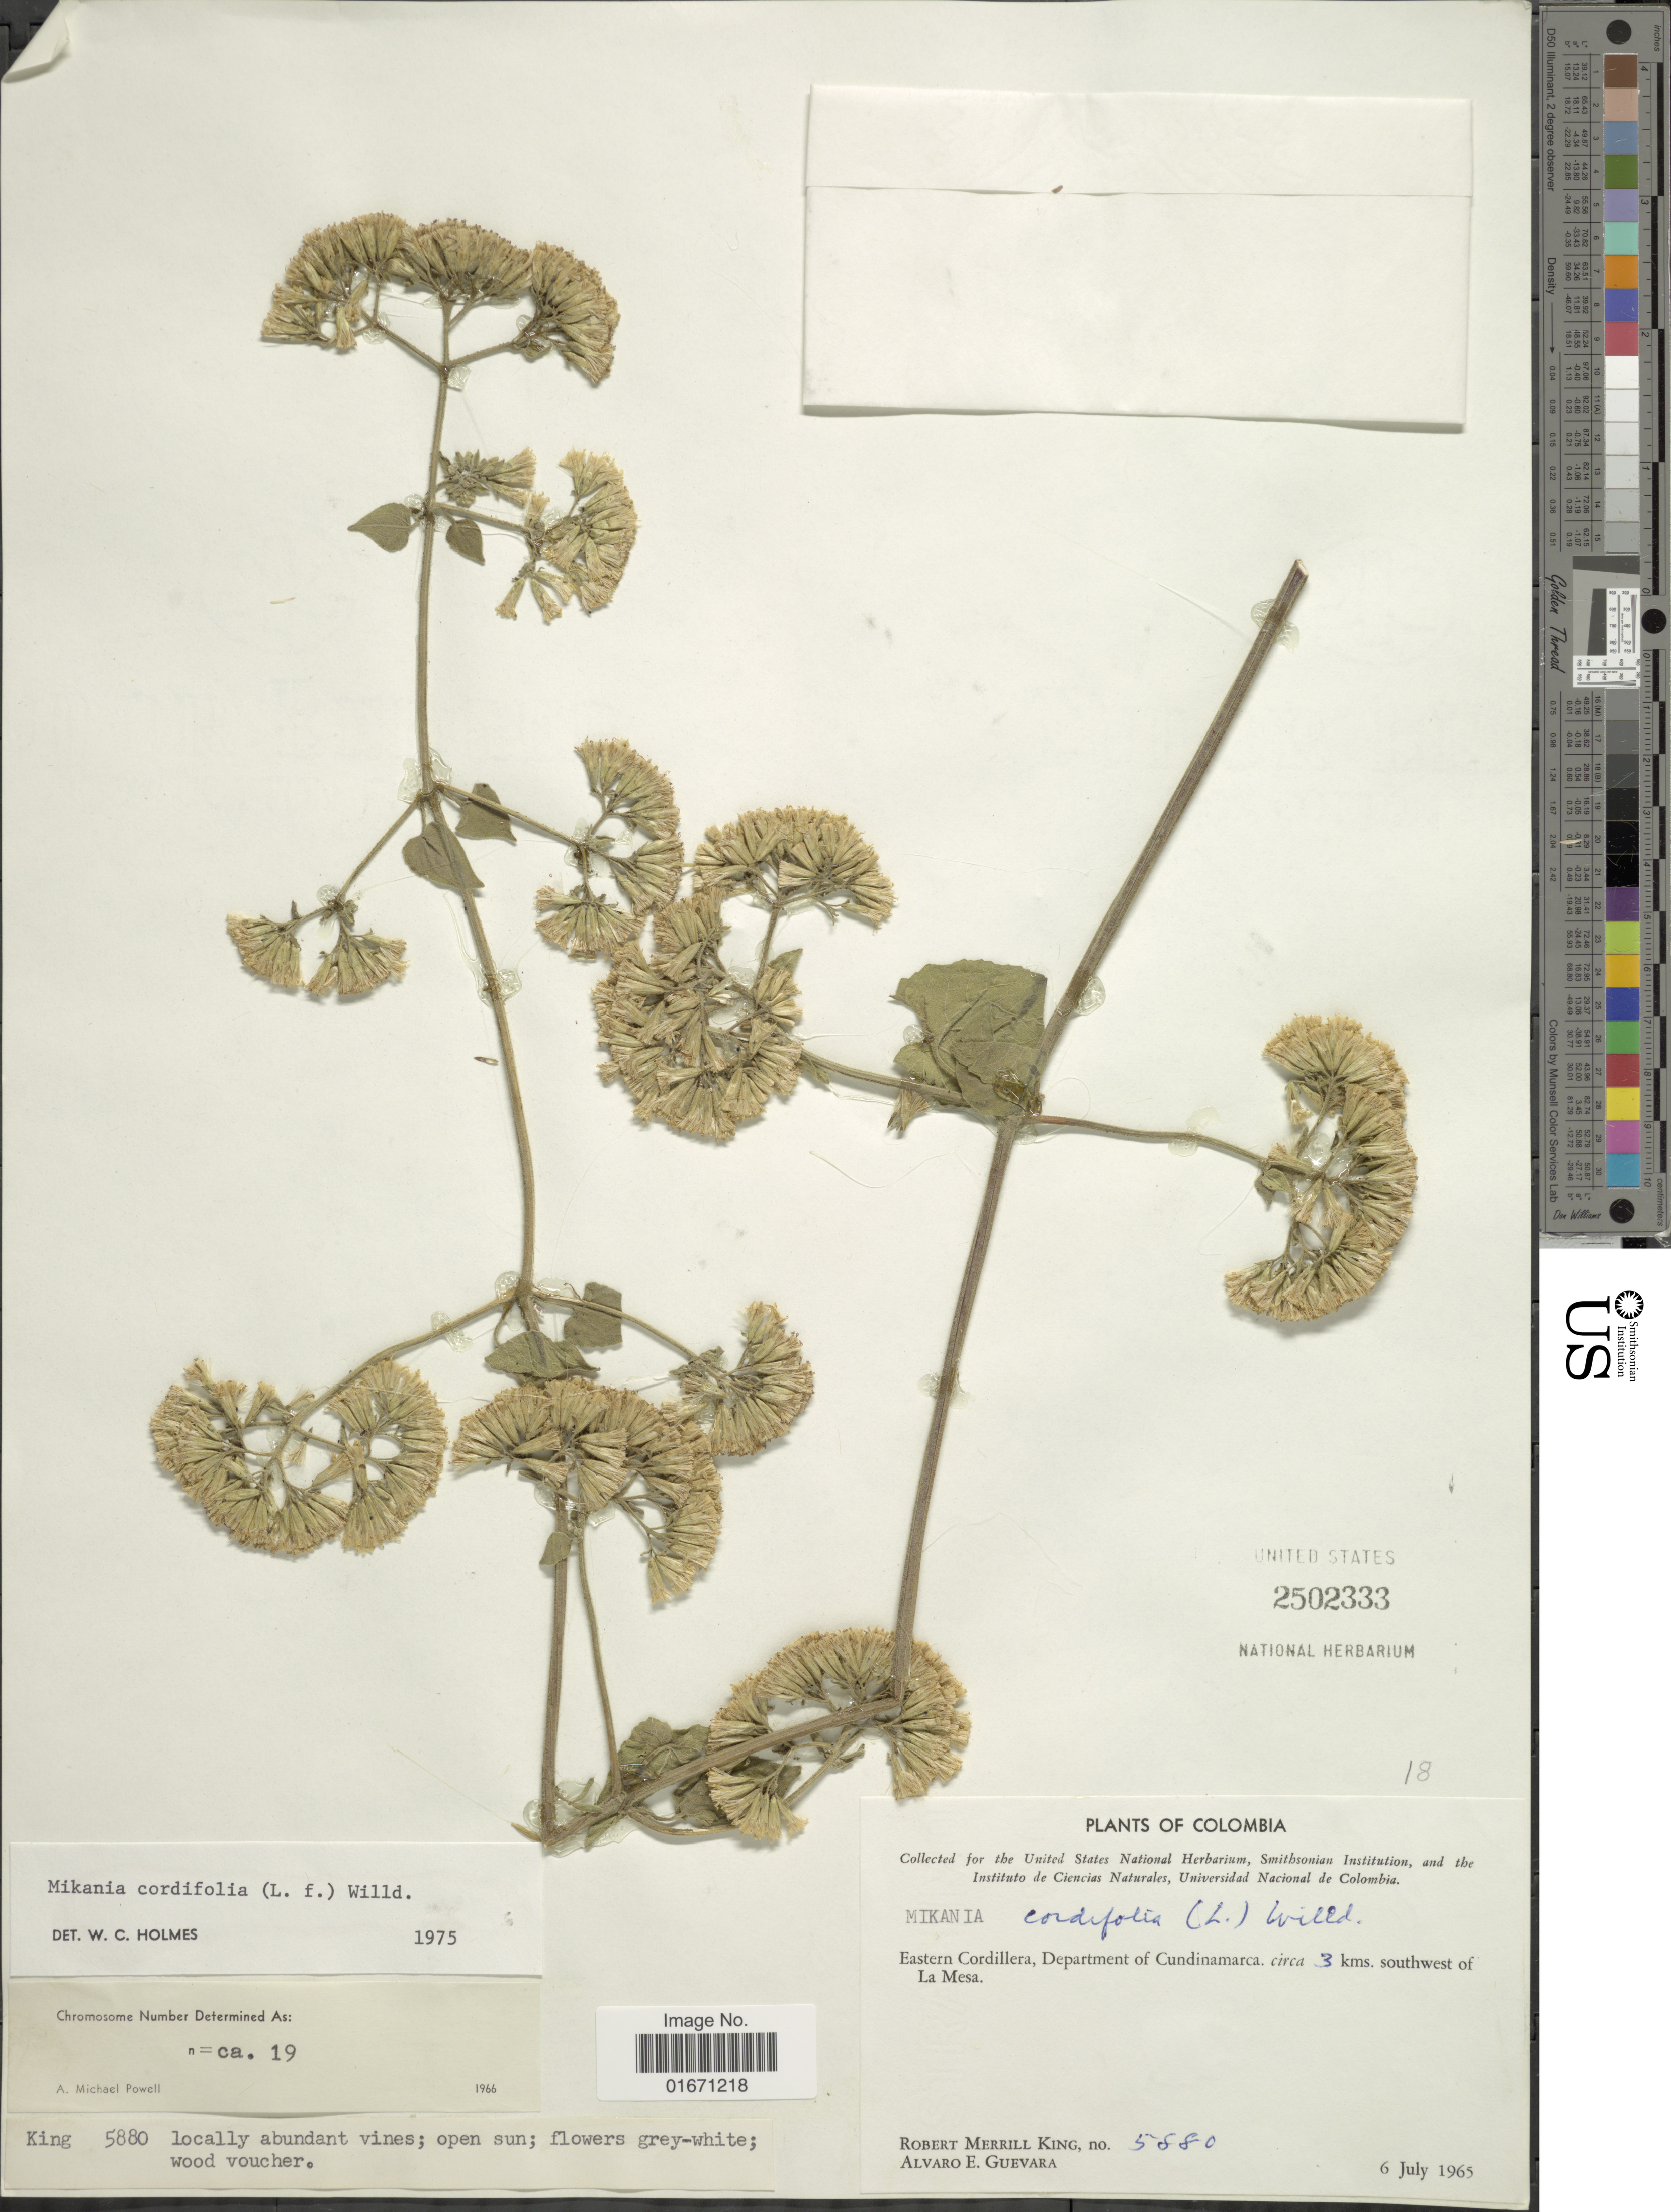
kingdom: Plantae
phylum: Tracheophyta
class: Magnoliopsida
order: Asterales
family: Asteraceae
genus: Mikania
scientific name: Mikania cordifolia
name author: Kunth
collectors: R. M. King & A. E. Guevara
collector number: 5880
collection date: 1965-07-06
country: Colombia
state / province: Cundinamarca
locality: Eastern Cordillera, circa 3 kms southwest of la Mesa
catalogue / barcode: US 2502333